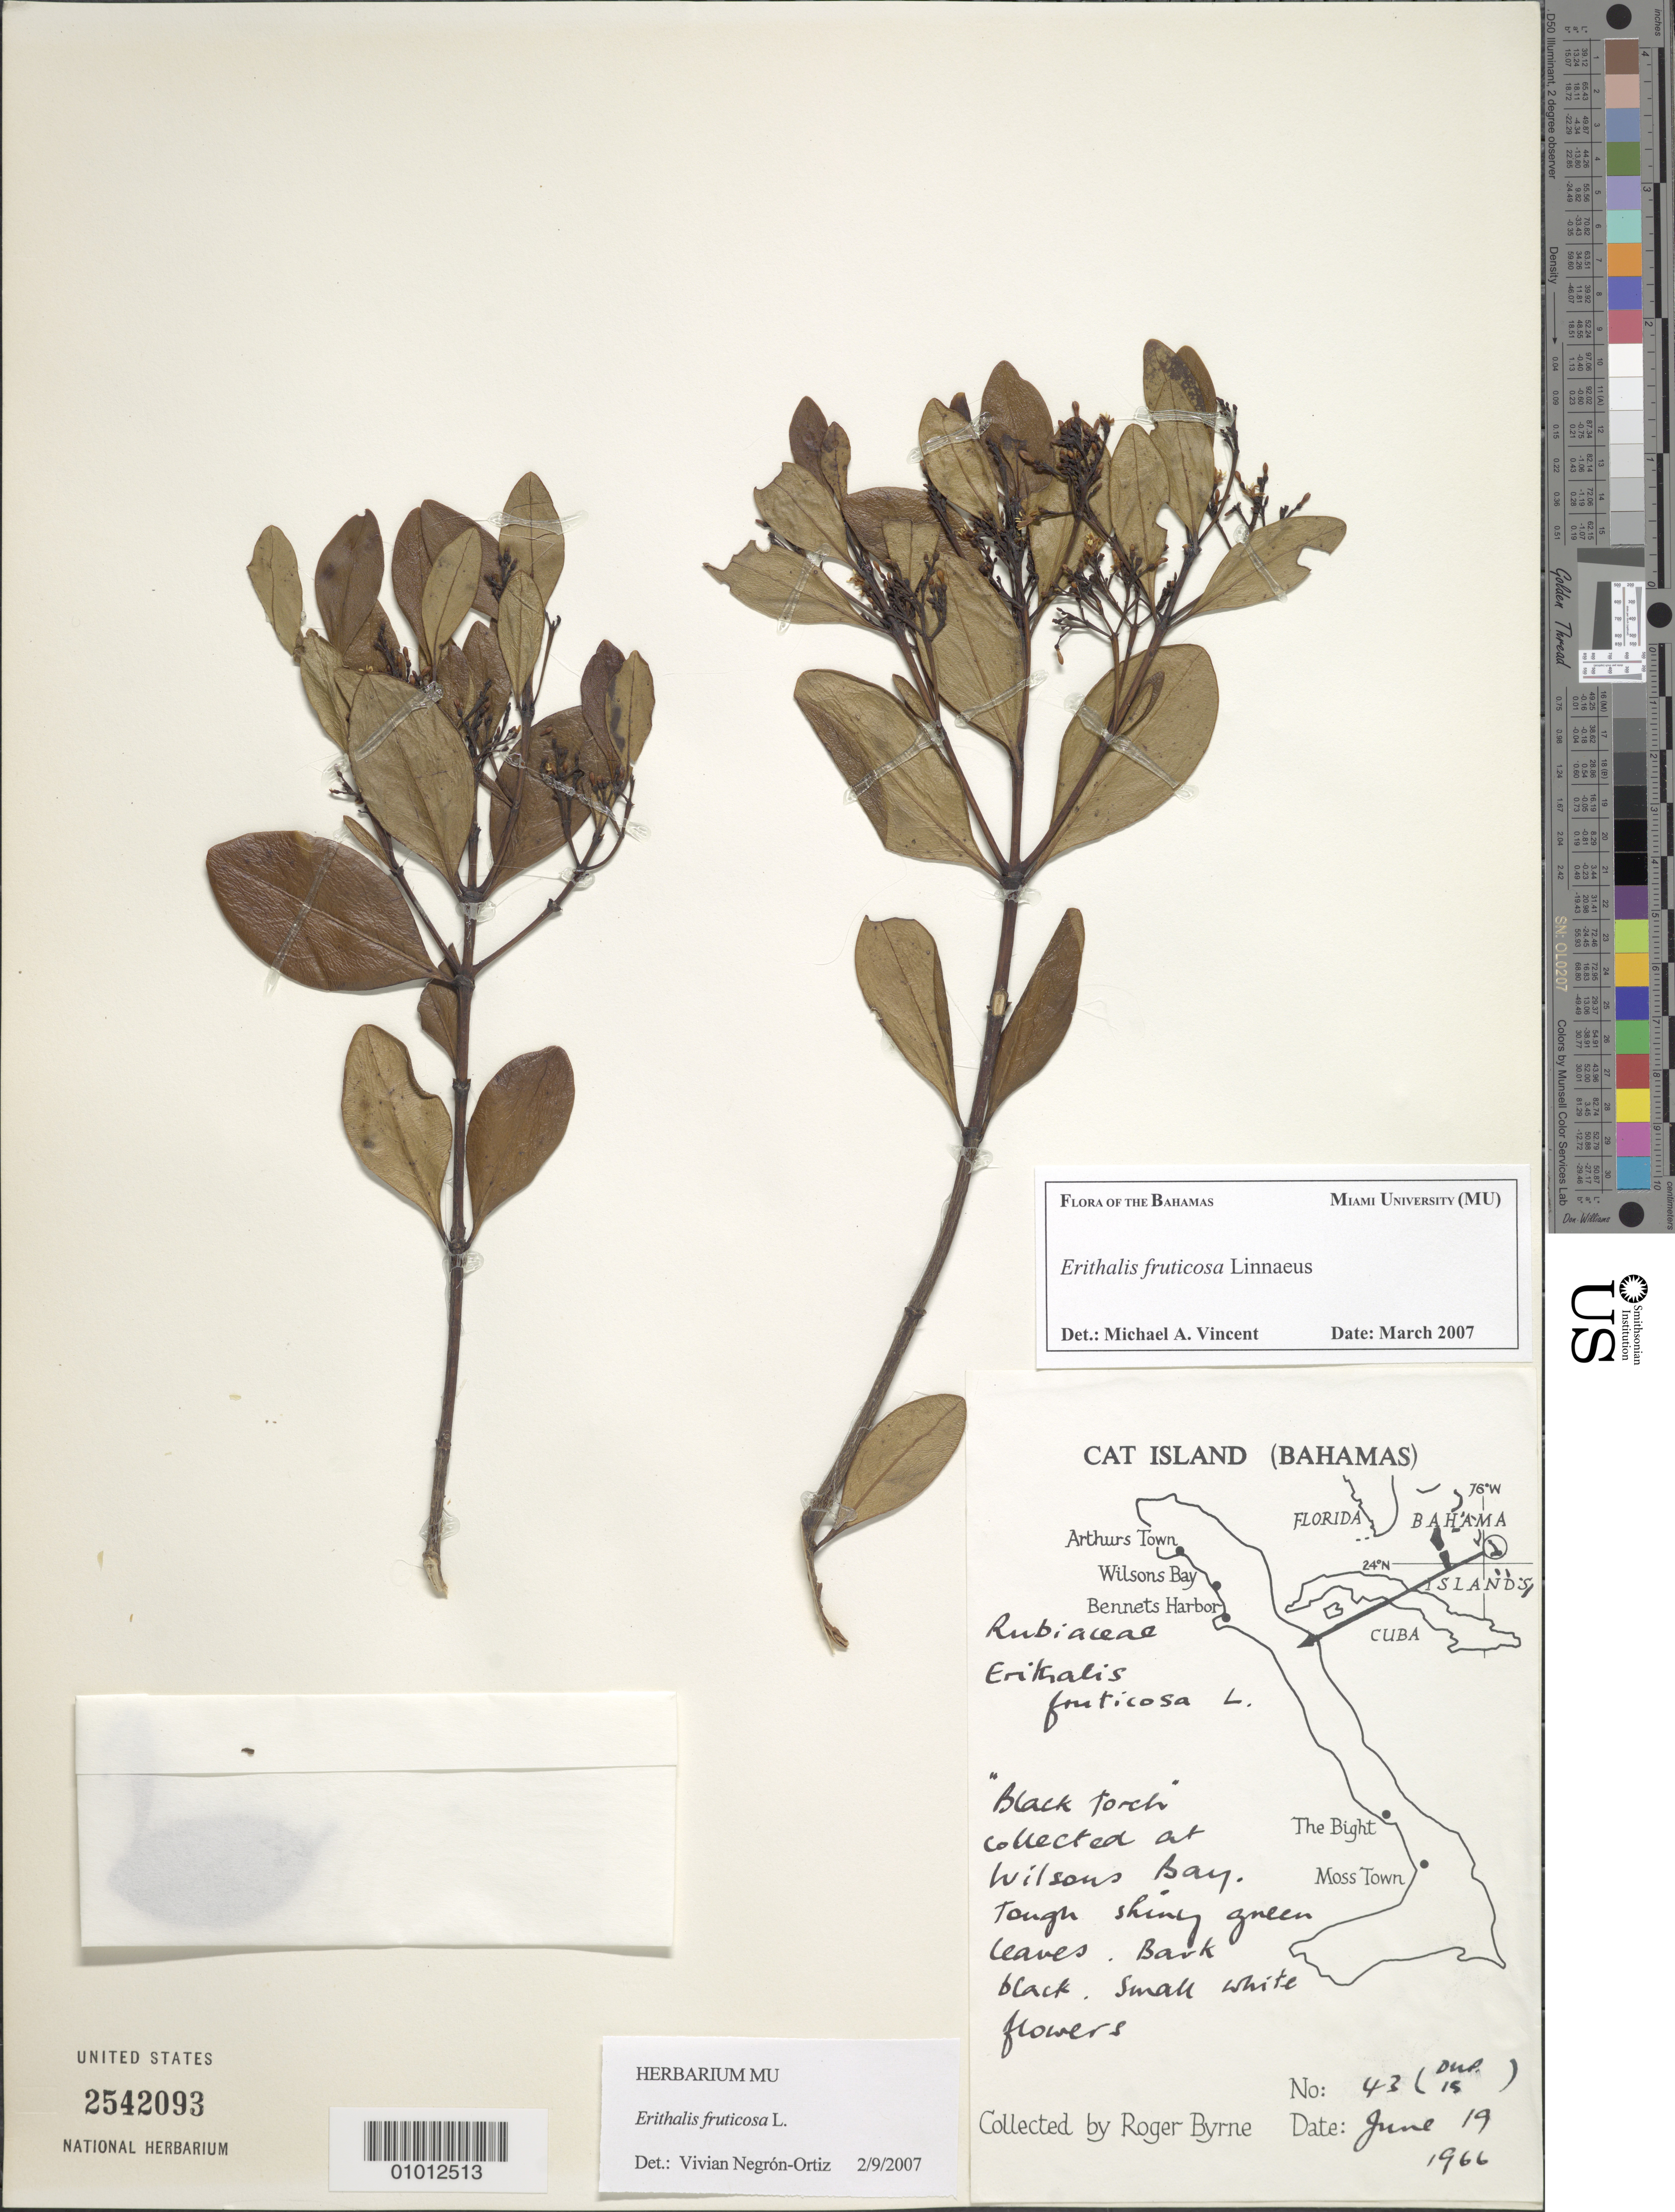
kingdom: Plantae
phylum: Tracheophyta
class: Magnoliopsida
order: Gentianales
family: Rubiaceae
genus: Erithalis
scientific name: Erithalis fruticosa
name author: L.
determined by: Vincent, M. A.; Negrón-Ortiz, V.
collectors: R. Byrne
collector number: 43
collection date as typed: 19 Jun 1966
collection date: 1966-06-19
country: Bahamas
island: Cat I.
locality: Wilsons Bay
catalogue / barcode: US 2542093